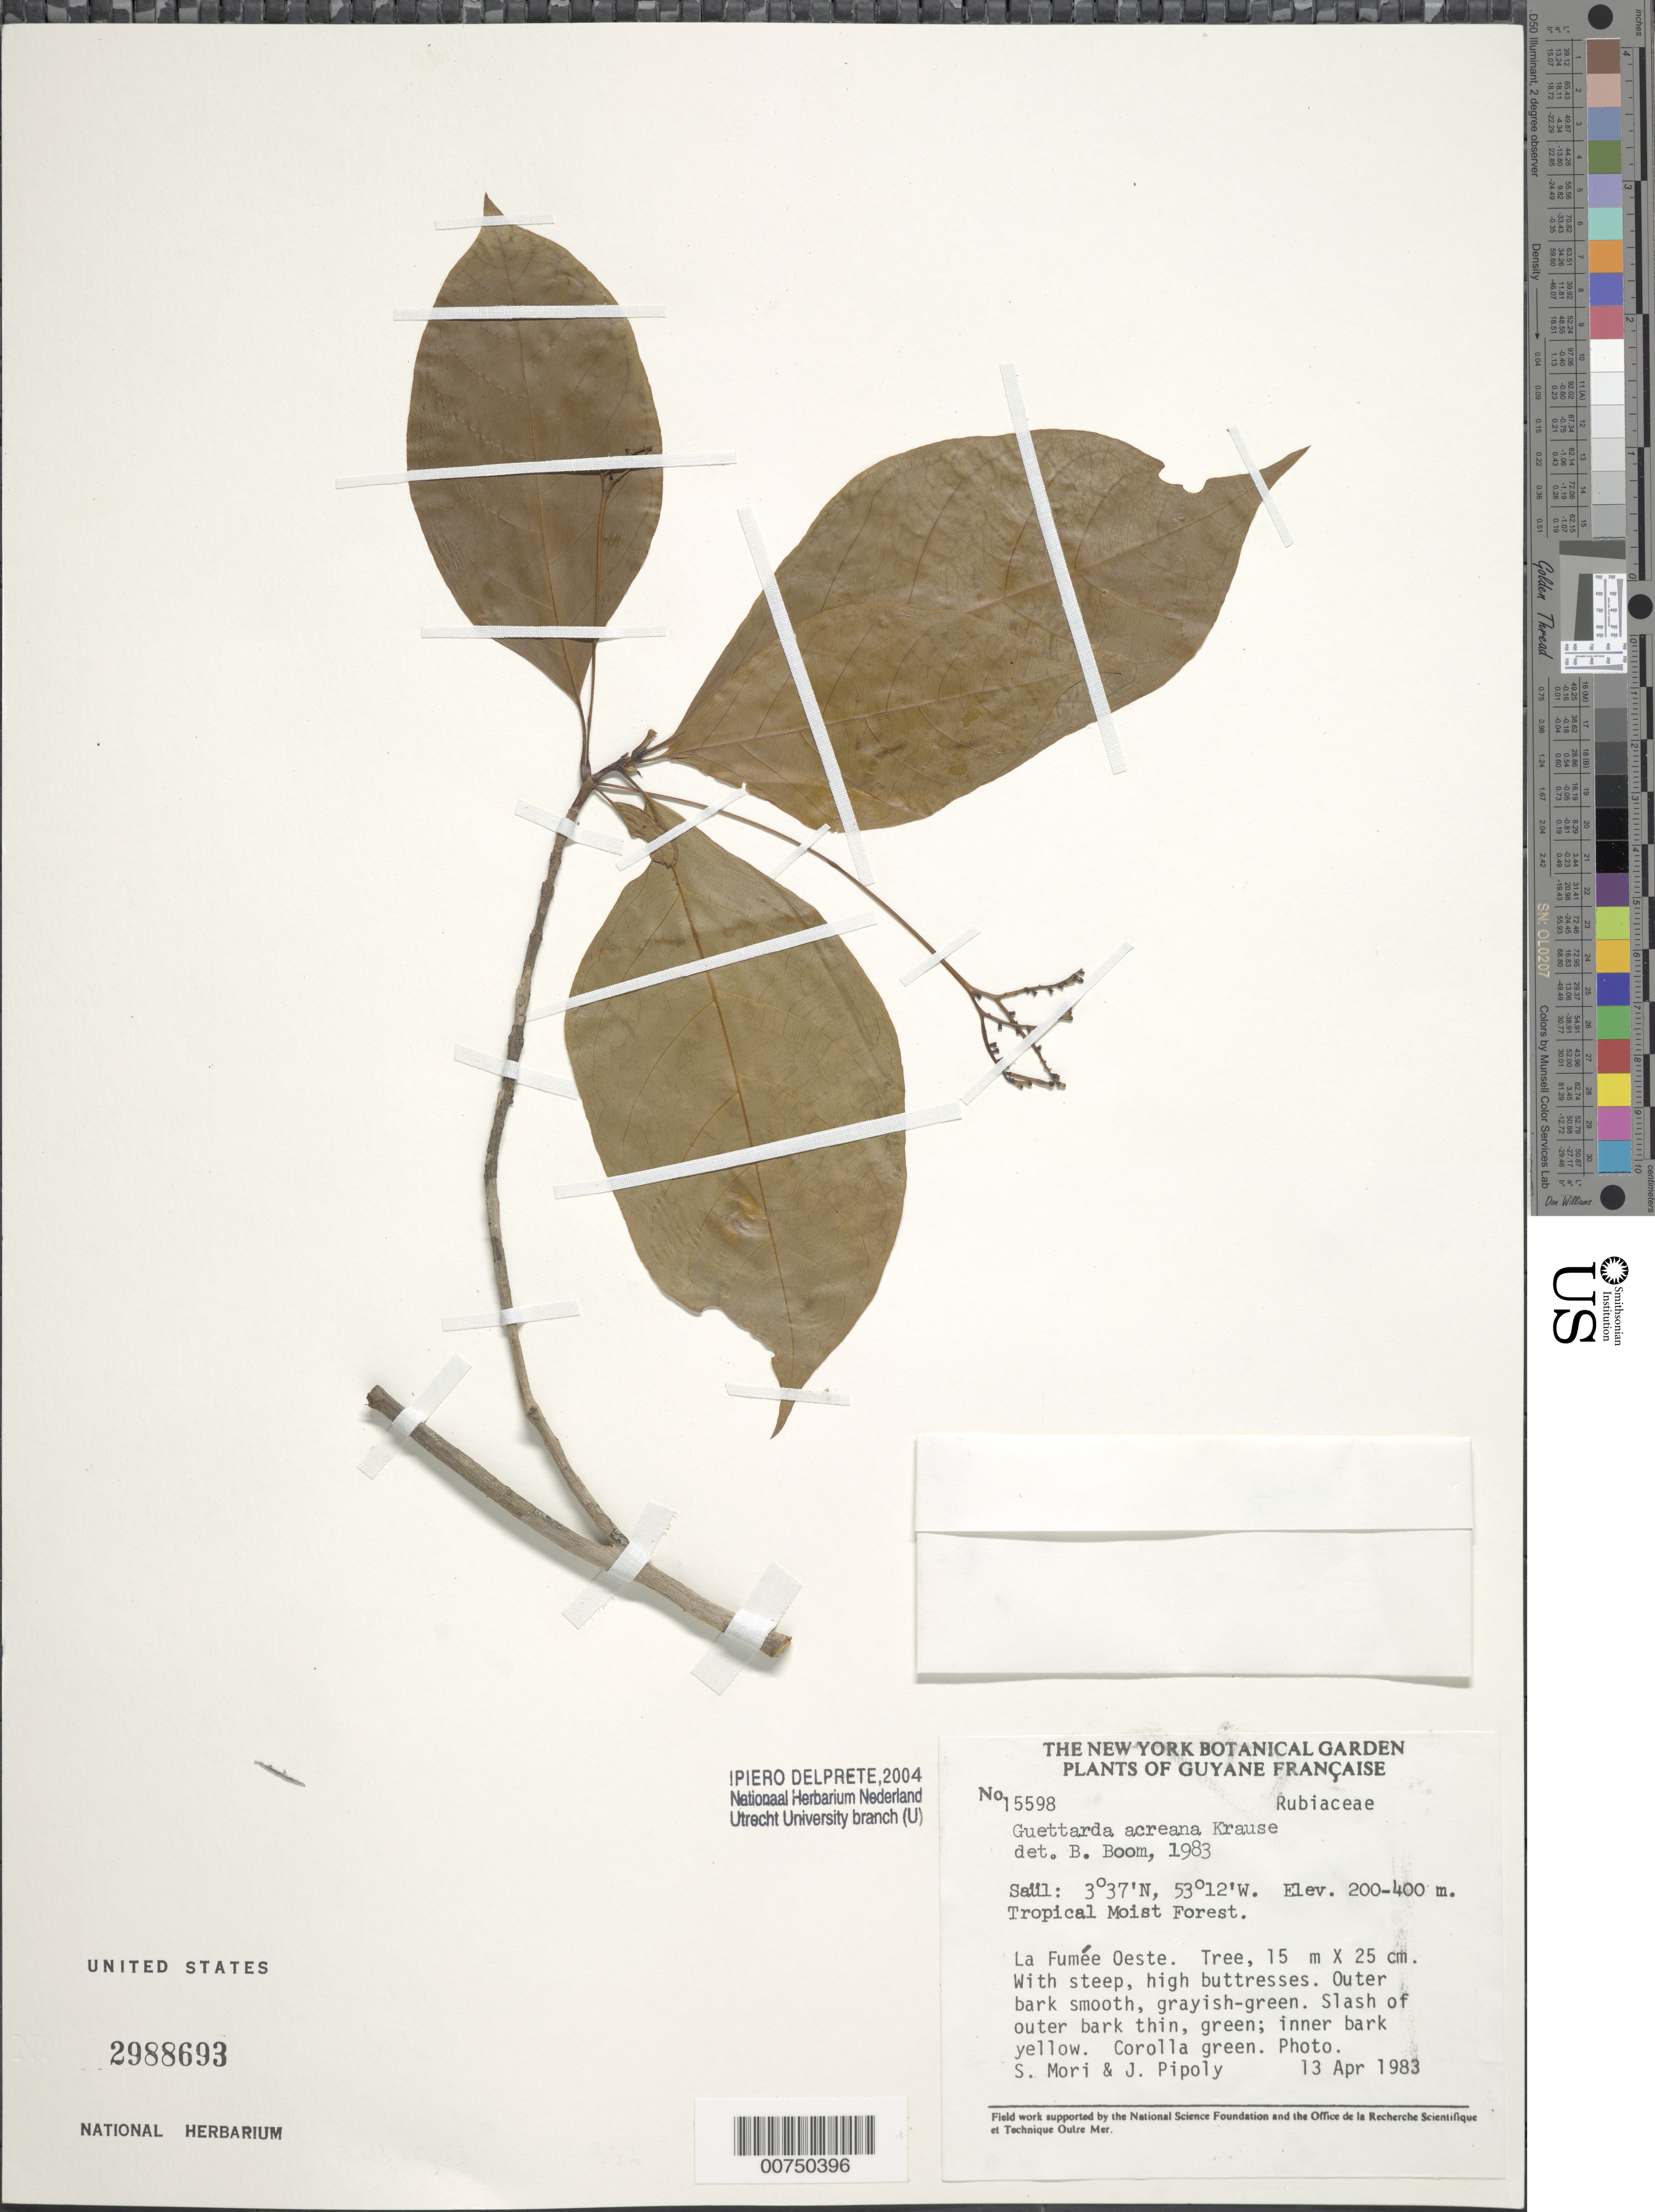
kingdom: Plantae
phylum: Tracheophyta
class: Magnoliopsida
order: Gentianales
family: Rubiaceae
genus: Guettarda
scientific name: Guettarda acreana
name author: K. Krause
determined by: Delprete, P. G., Herb. de Guyane Cay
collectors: S. Mori & J. J. Pipoly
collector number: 15598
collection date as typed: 13-Apr-83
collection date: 1983-04-13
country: French Guiana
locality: Saül, Monts La Fumée, La Fumée Oeste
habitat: Tropical moist forest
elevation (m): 200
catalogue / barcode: US 2988693